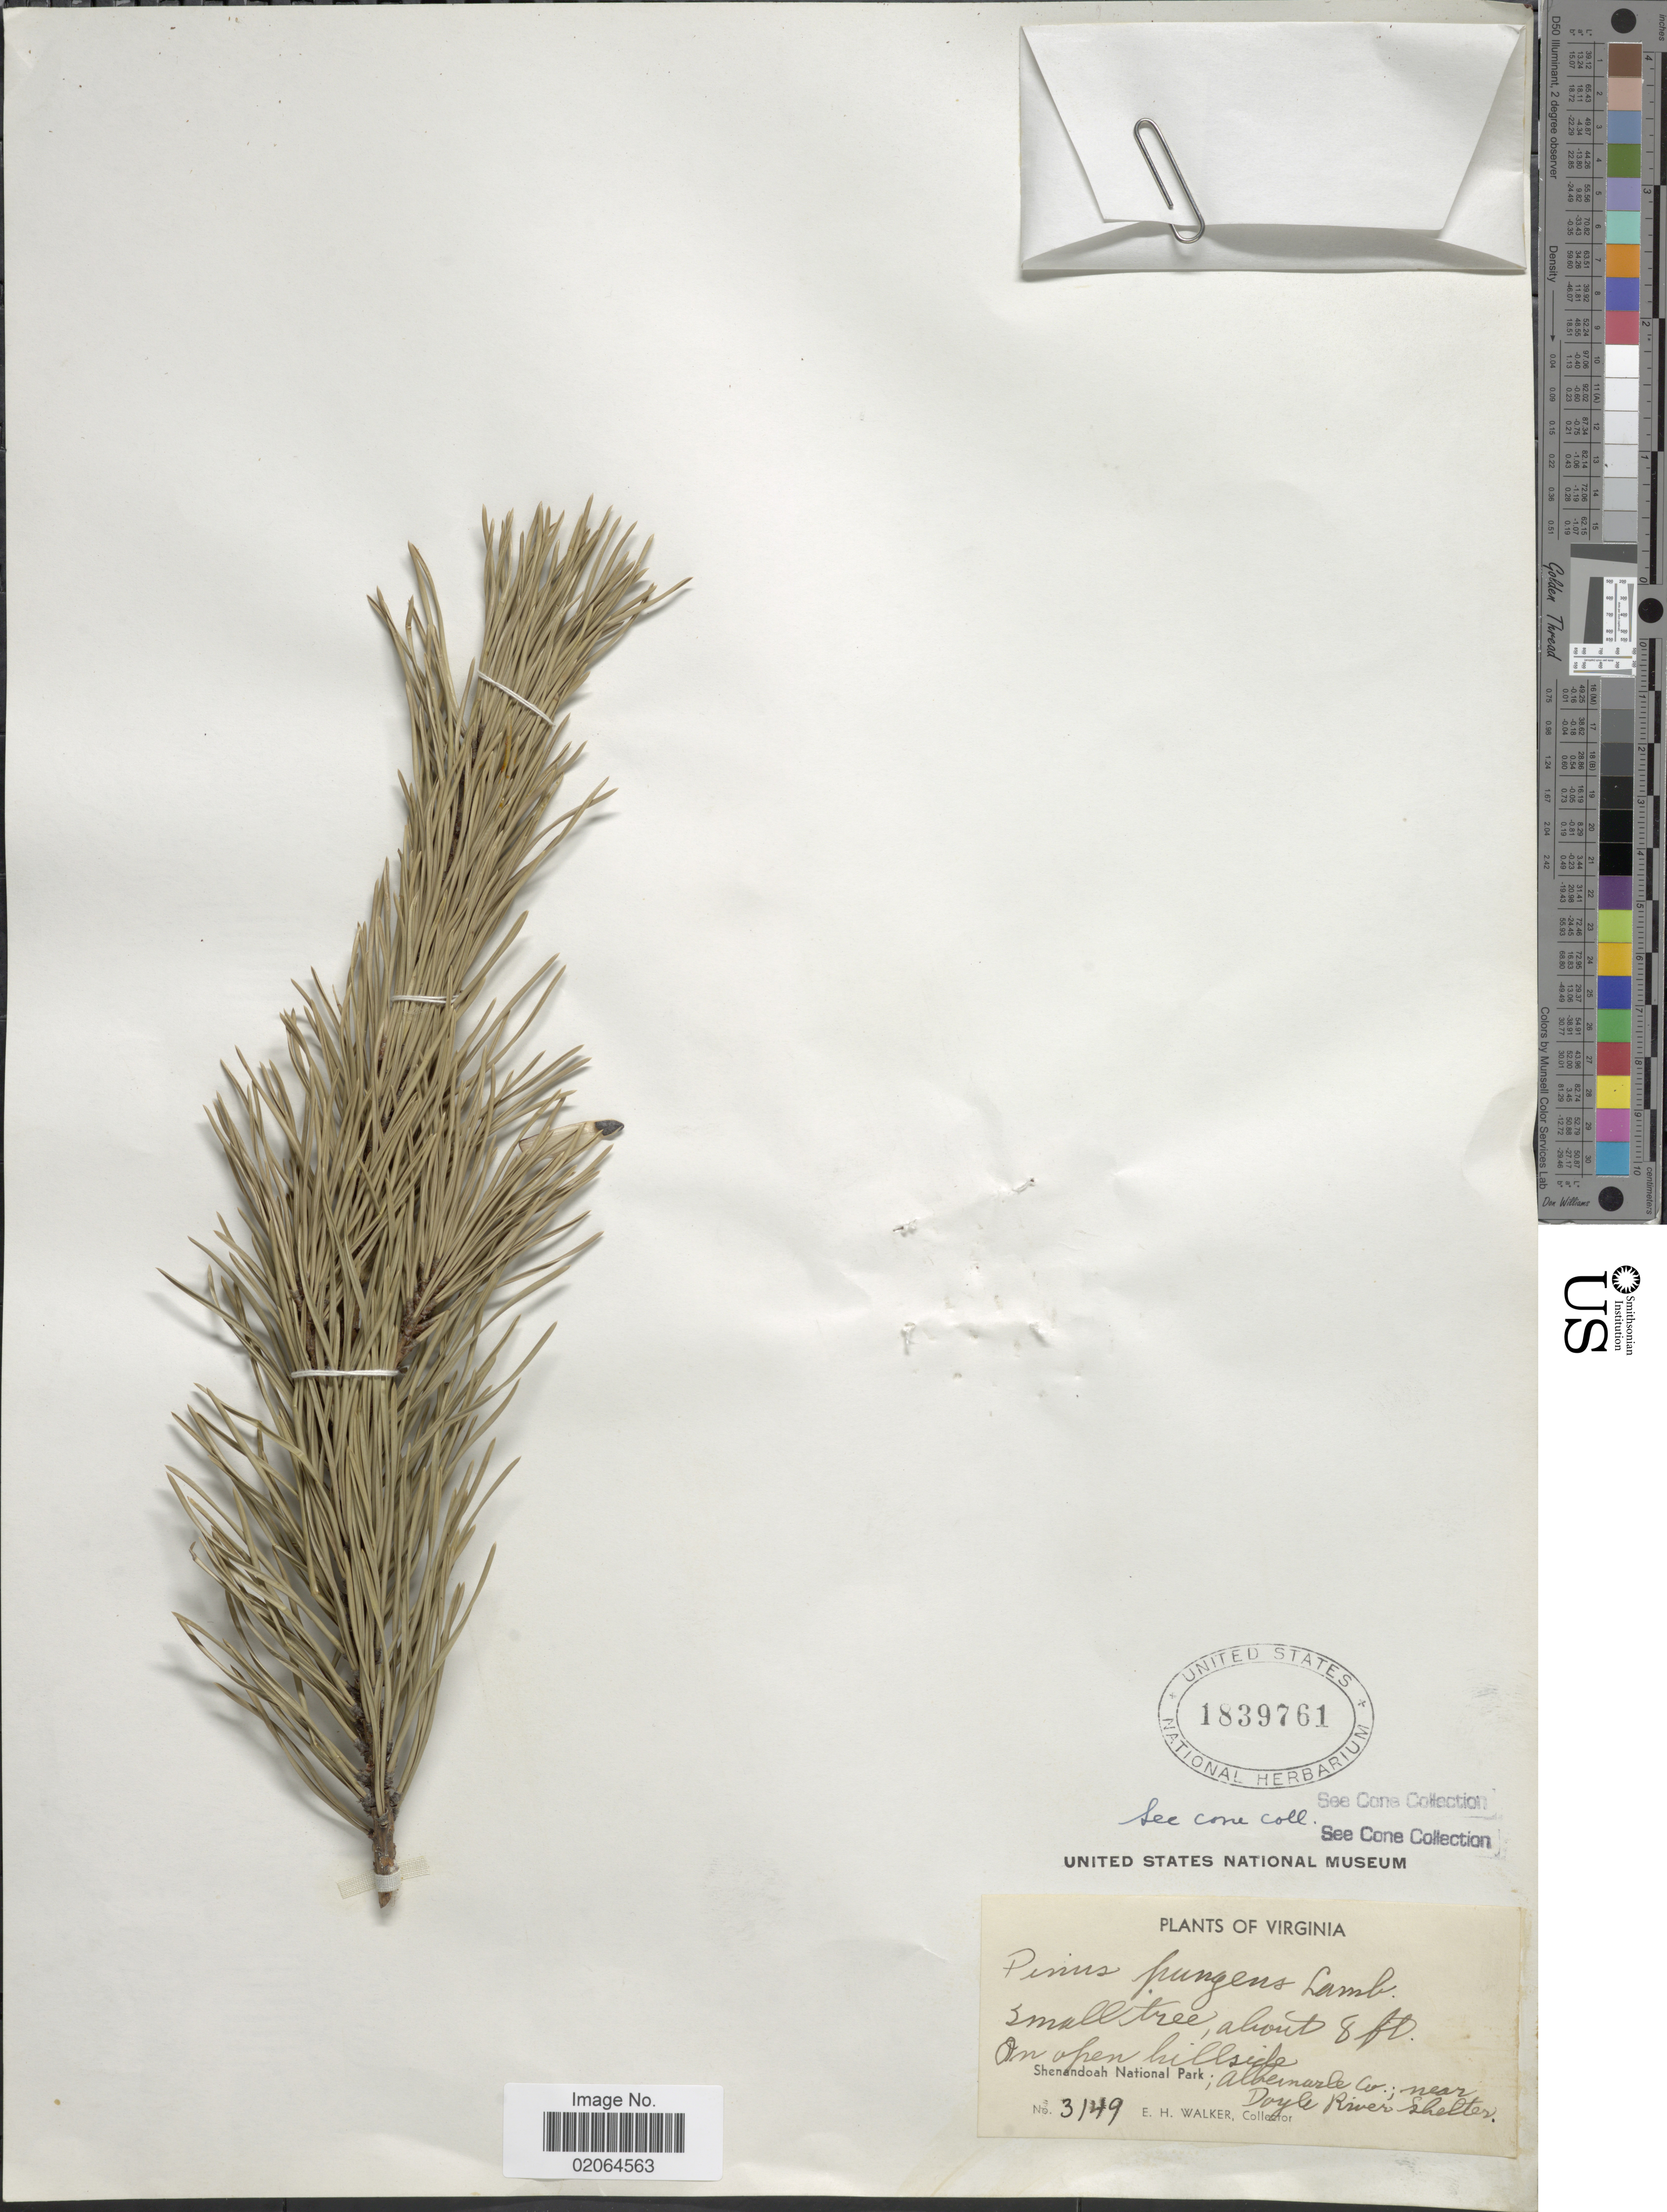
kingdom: Plantae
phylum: Tracheophyta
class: Pinopsida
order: Pinales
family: Pinaceae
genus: Pinus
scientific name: Pinus pungens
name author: Lamb.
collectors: E. H. Walker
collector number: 3149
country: United States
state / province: Virginia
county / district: Albemarle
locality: Shenandoah National Park, On open hillside, Albemarle Co.; near Doyle River shelter.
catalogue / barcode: US 1839761